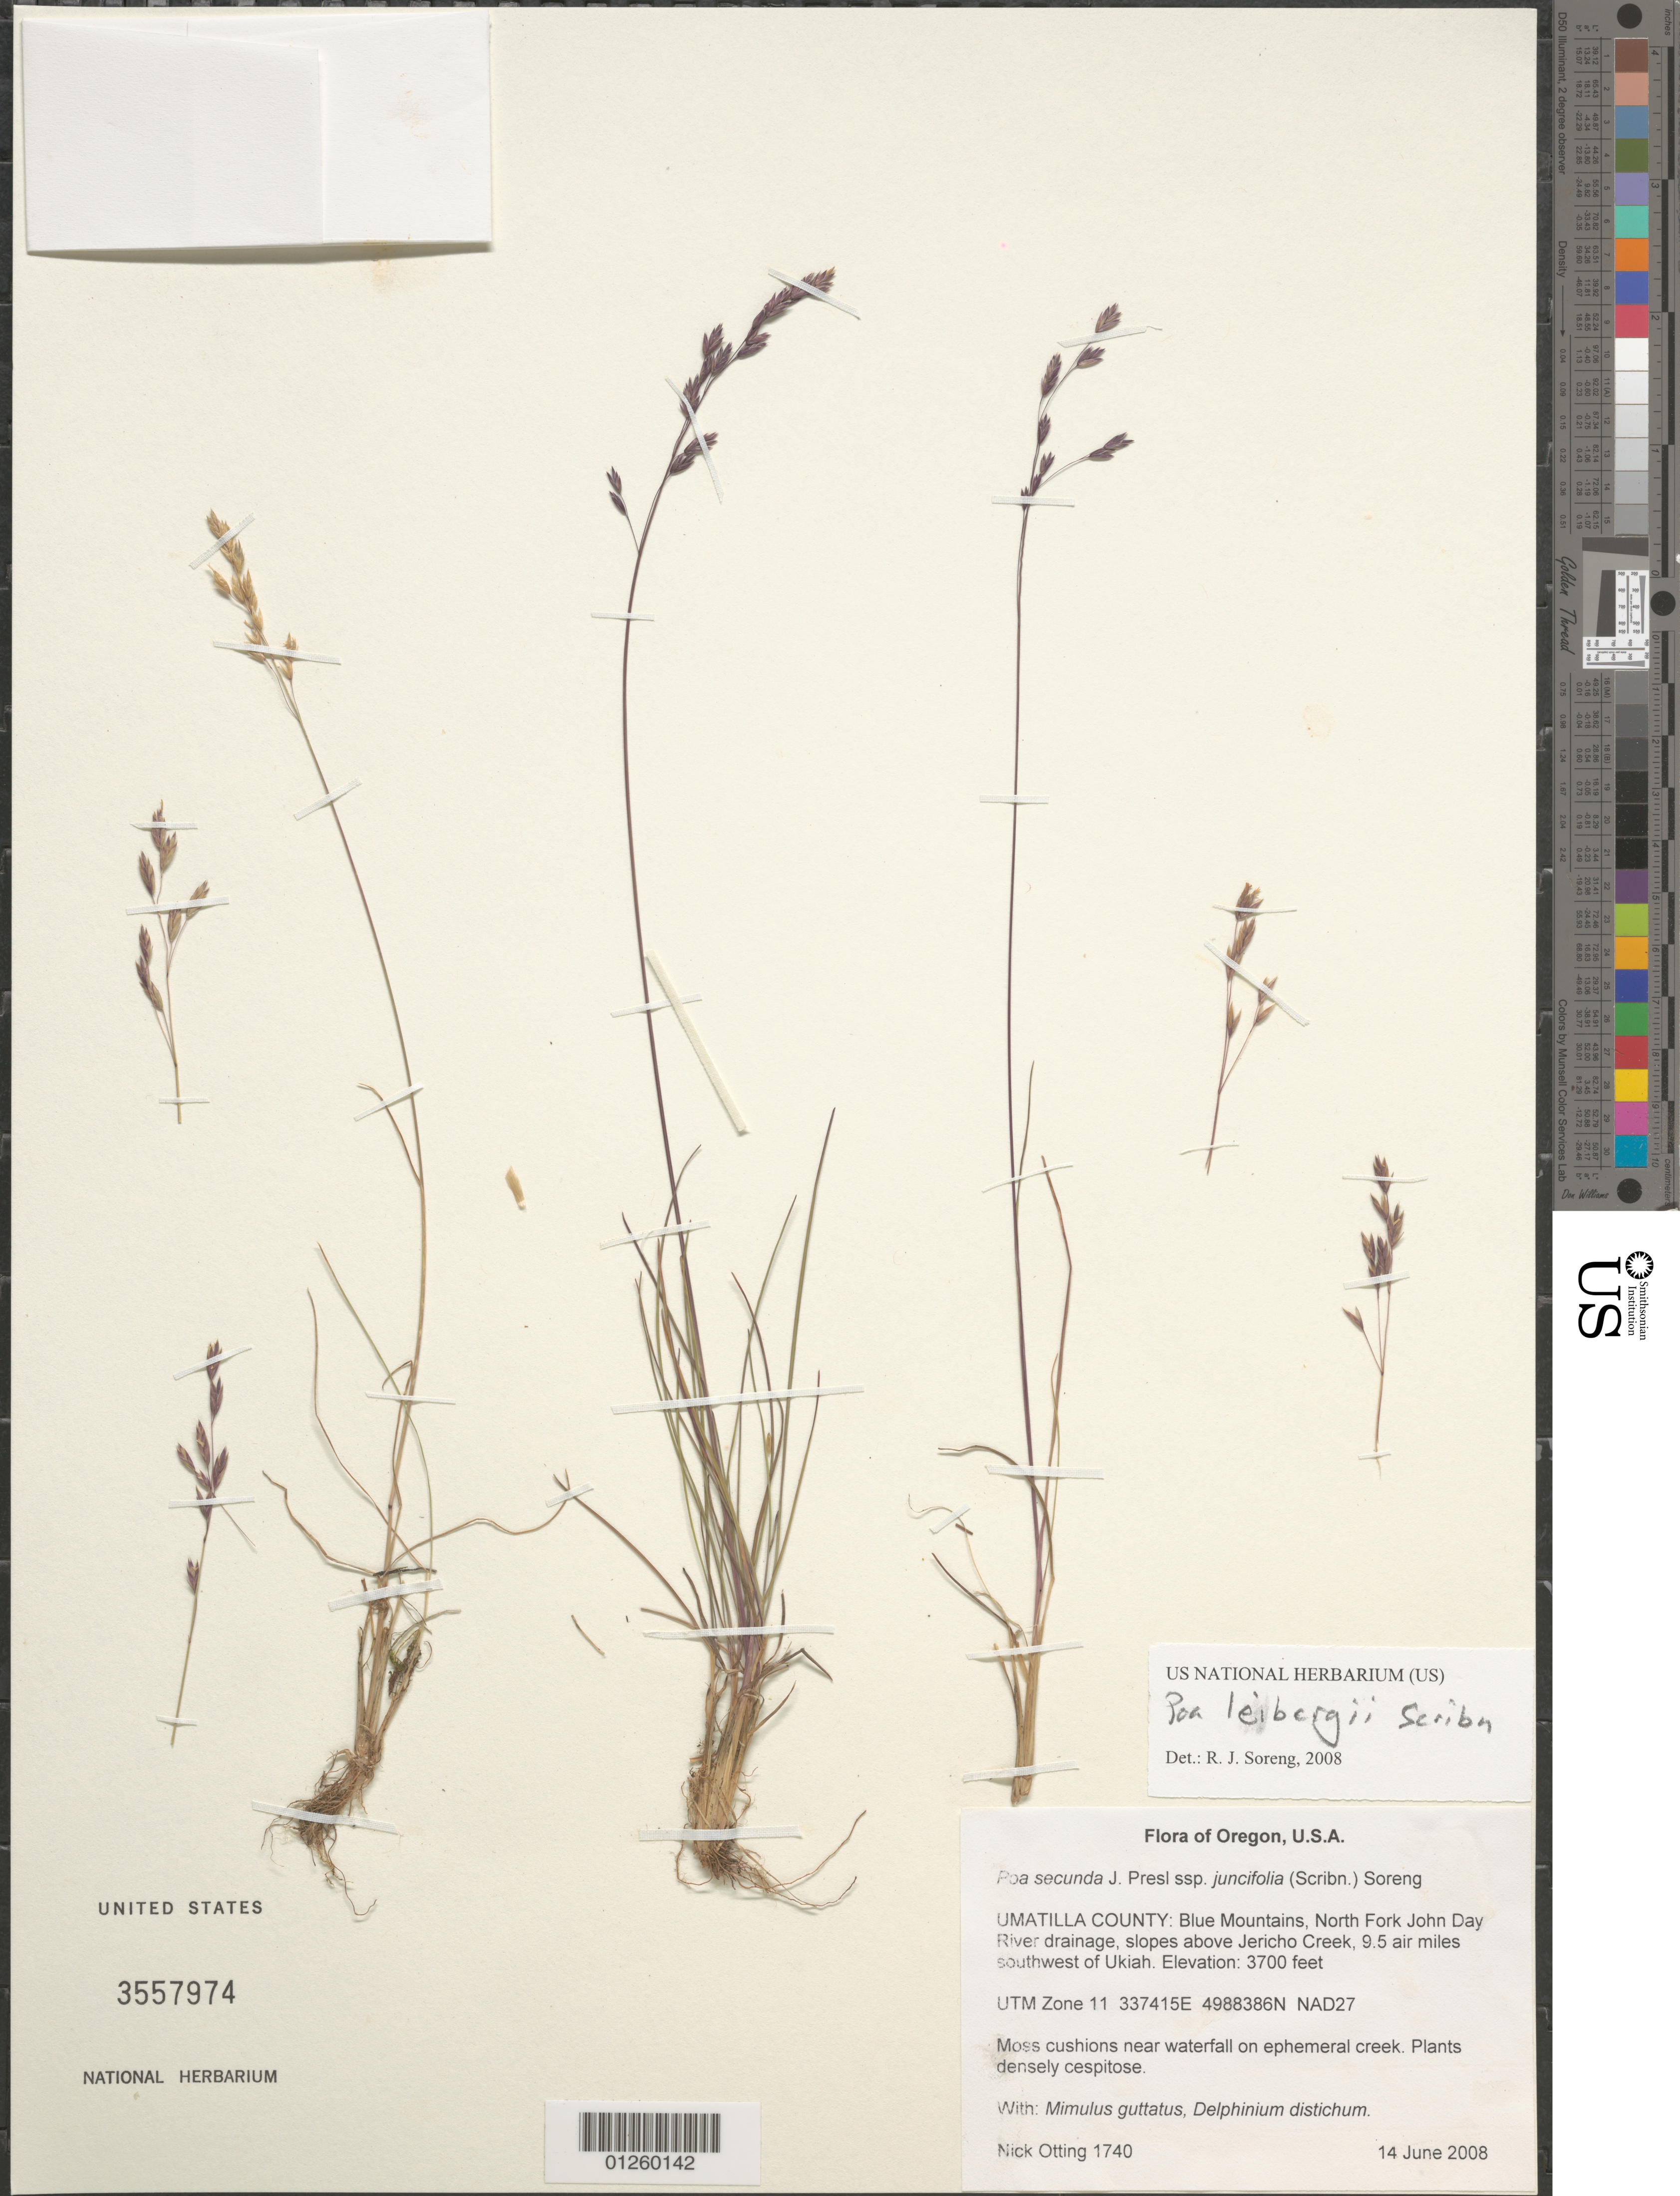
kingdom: Plantae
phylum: Tracheophyta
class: Liliopsida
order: Poales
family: Poaceae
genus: Poa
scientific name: Poa leibergii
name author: Scribn.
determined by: Soreng, Robert J., Research Associate (BOT), Smithsonian Institution - National Museum of Natural History (UNITED STATES)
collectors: N. Otting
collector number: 1740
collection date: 2008-06-14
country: United States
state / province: Oregon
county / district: Umatilla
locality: Blue mointains, North Fork John Day River drainage, slopes above Jericho Creek. 9.5 air miles SouthWest of Ukiah.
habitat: Plants densely cespitose.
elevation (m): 1128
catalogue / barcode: US 3557974